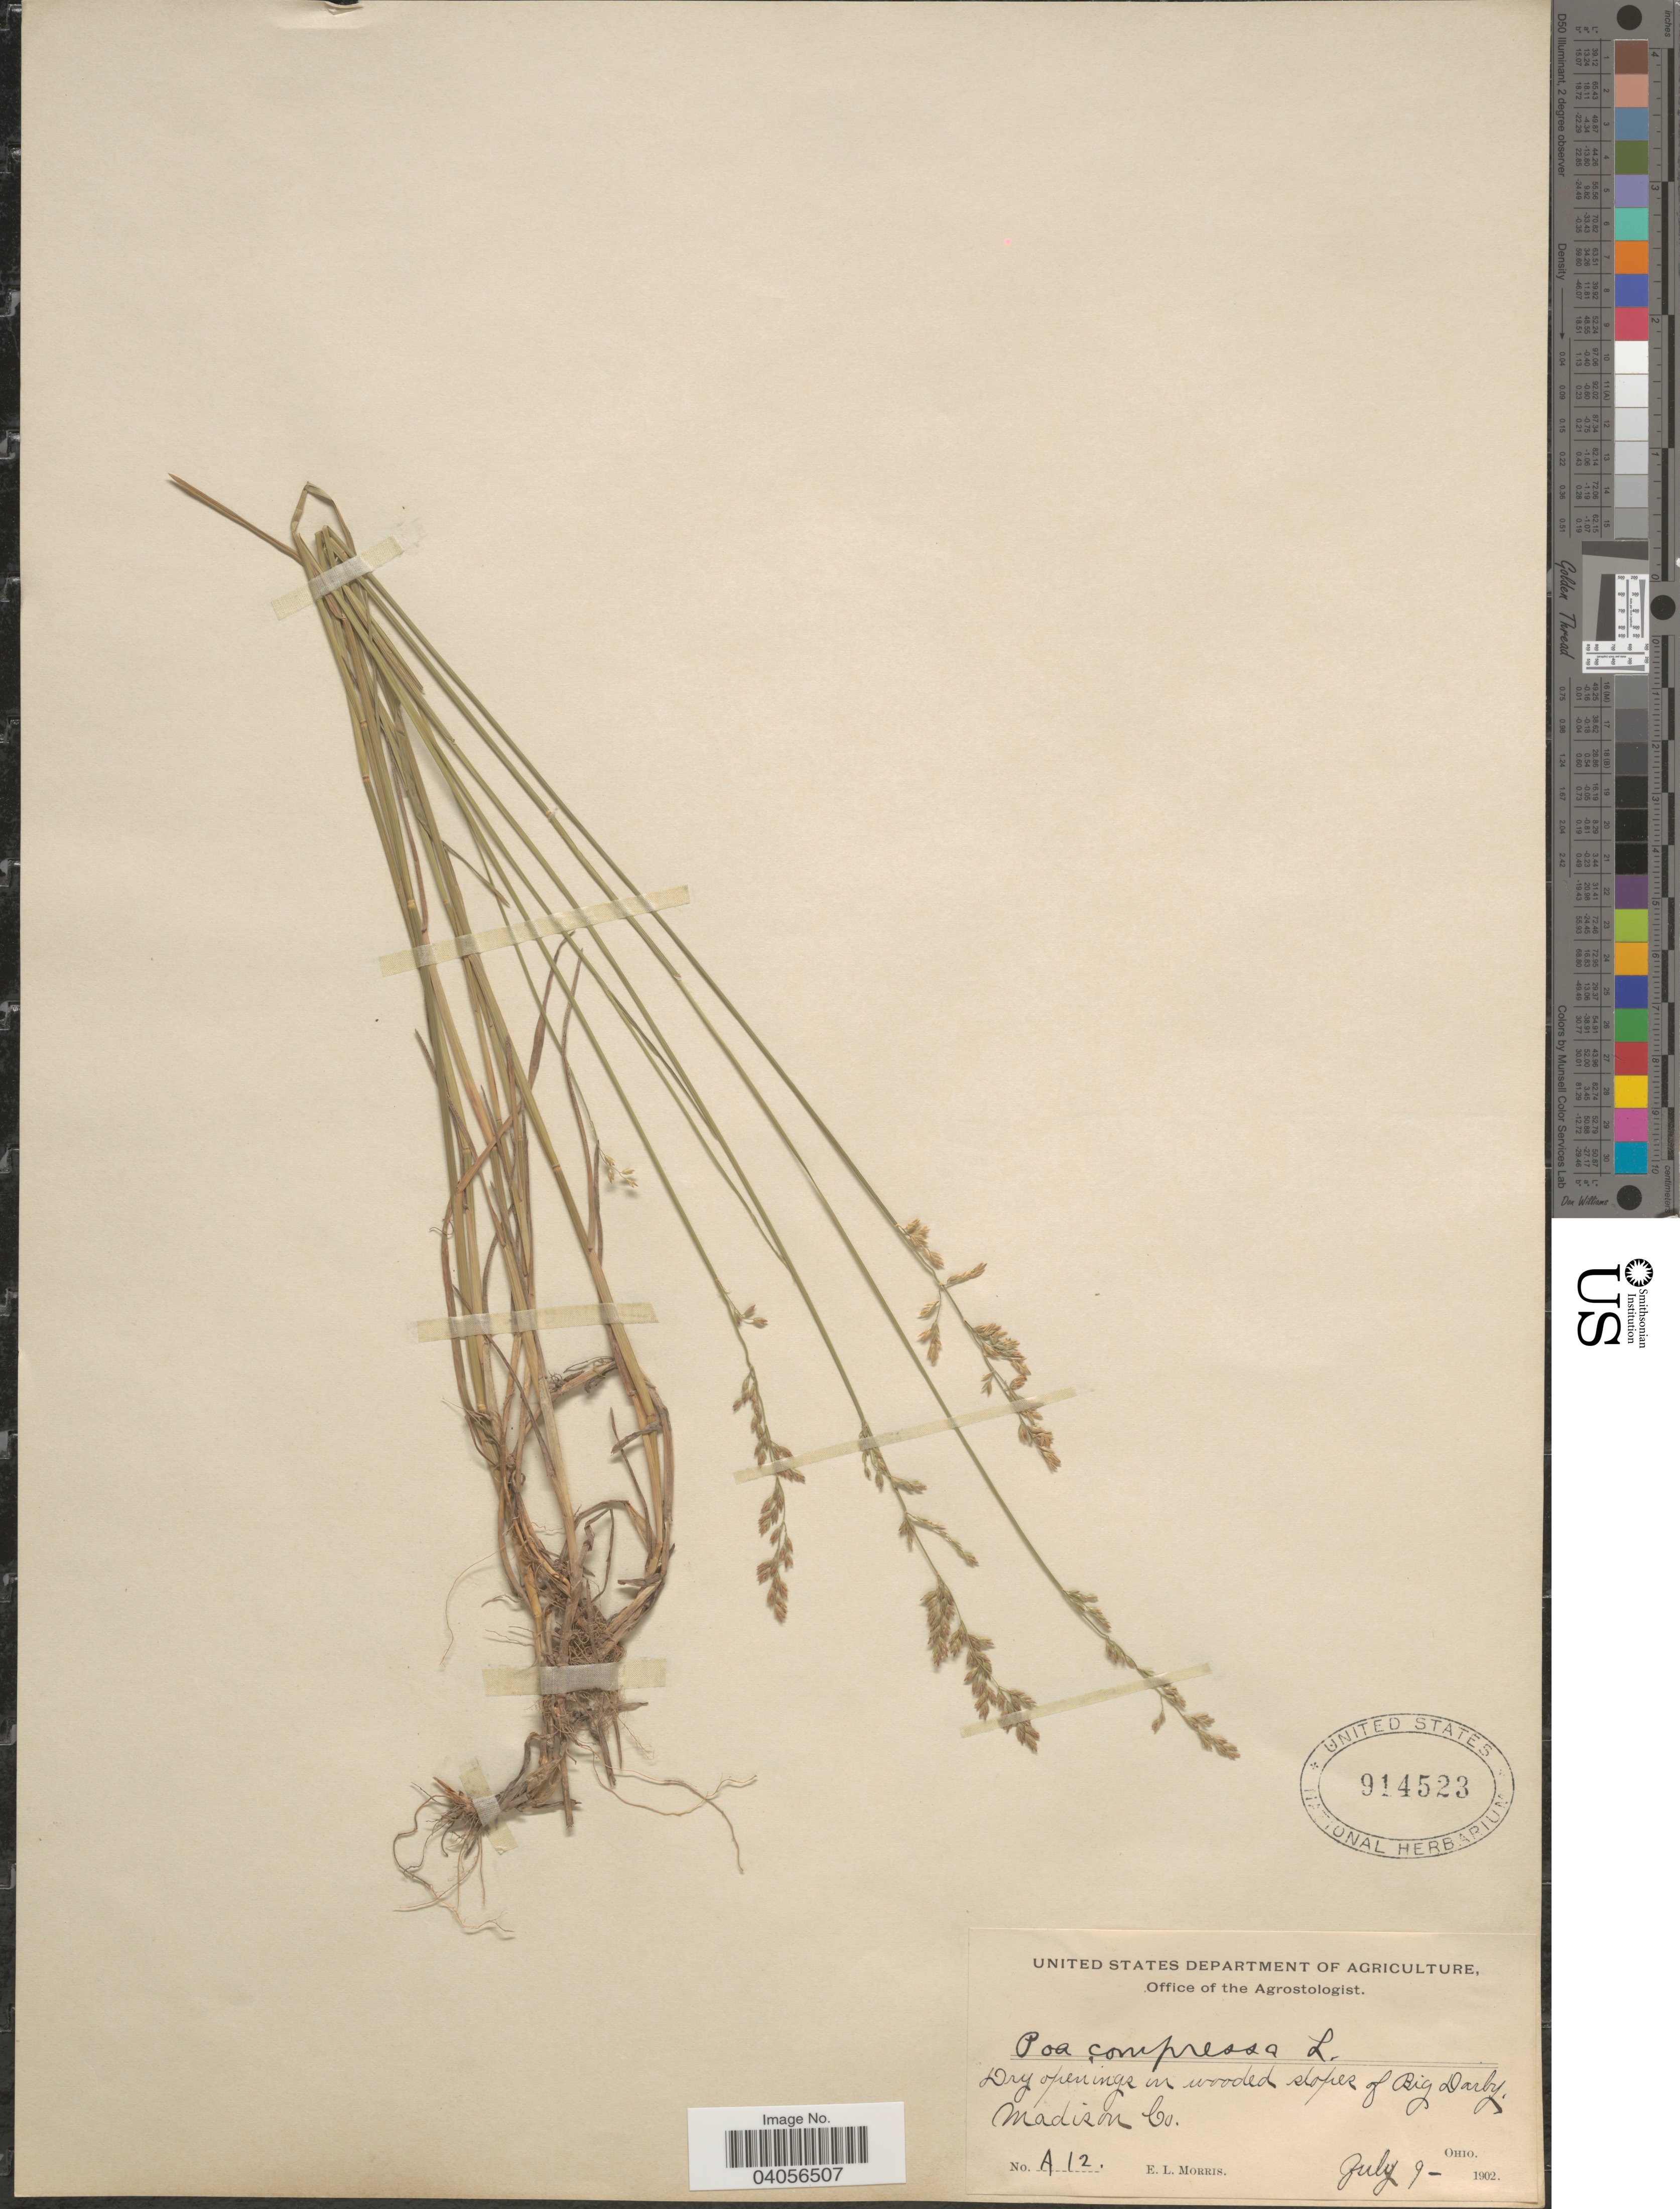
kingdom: Plantae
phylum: Tracheophyta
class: Liliopsida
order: Poales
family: Poaceae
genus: Poa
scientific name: Poa compressa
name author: L.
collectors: E. Morris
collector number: A 12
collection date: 1902-07-09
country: United States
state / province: Ohio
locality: In wooded slopes of Big Darby, Madison Co.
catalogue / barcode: US 914523